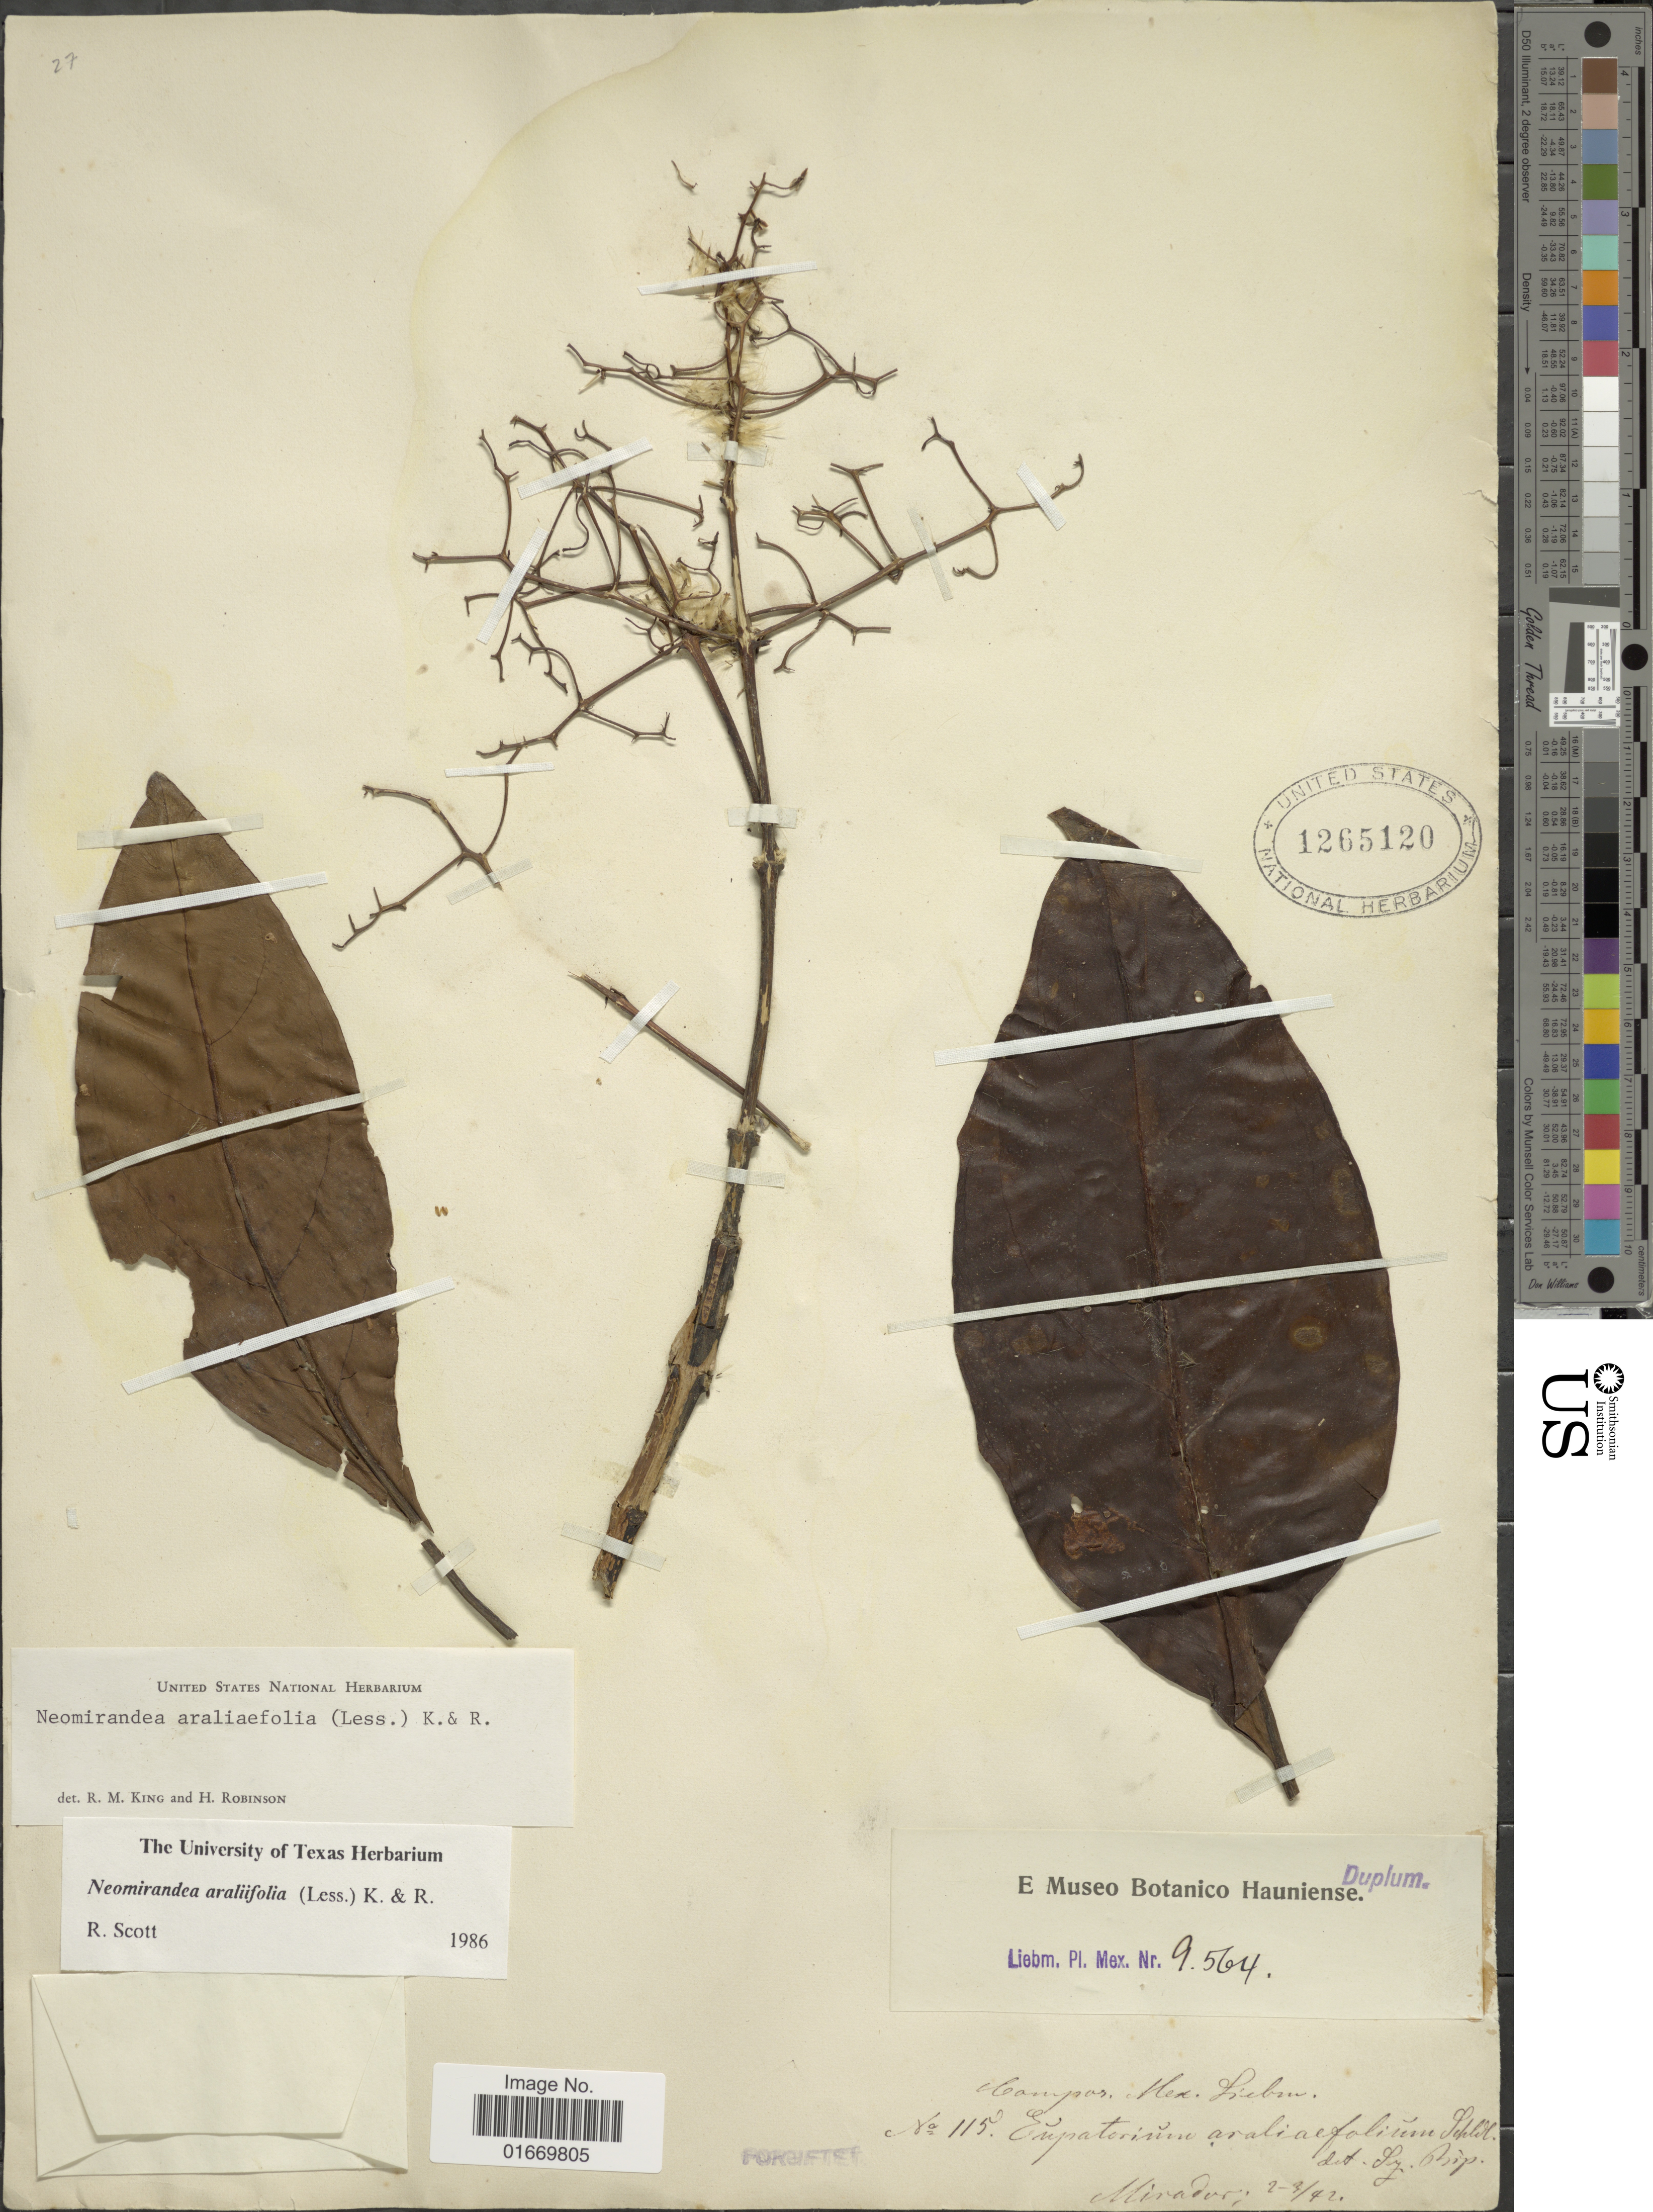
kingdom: Plantae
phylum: Tracheophyta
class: Magnoliopsida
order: Asterales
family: Asteraceae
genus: Neomirandea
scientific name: Neomirandea araliaefolia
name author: (Less.) R.M. King & H. Rob.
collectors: Mirador, --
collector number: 115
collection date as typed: Transcribed d/m/y: /2/42 to /3/42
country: Mexico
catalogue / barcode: US 1265120